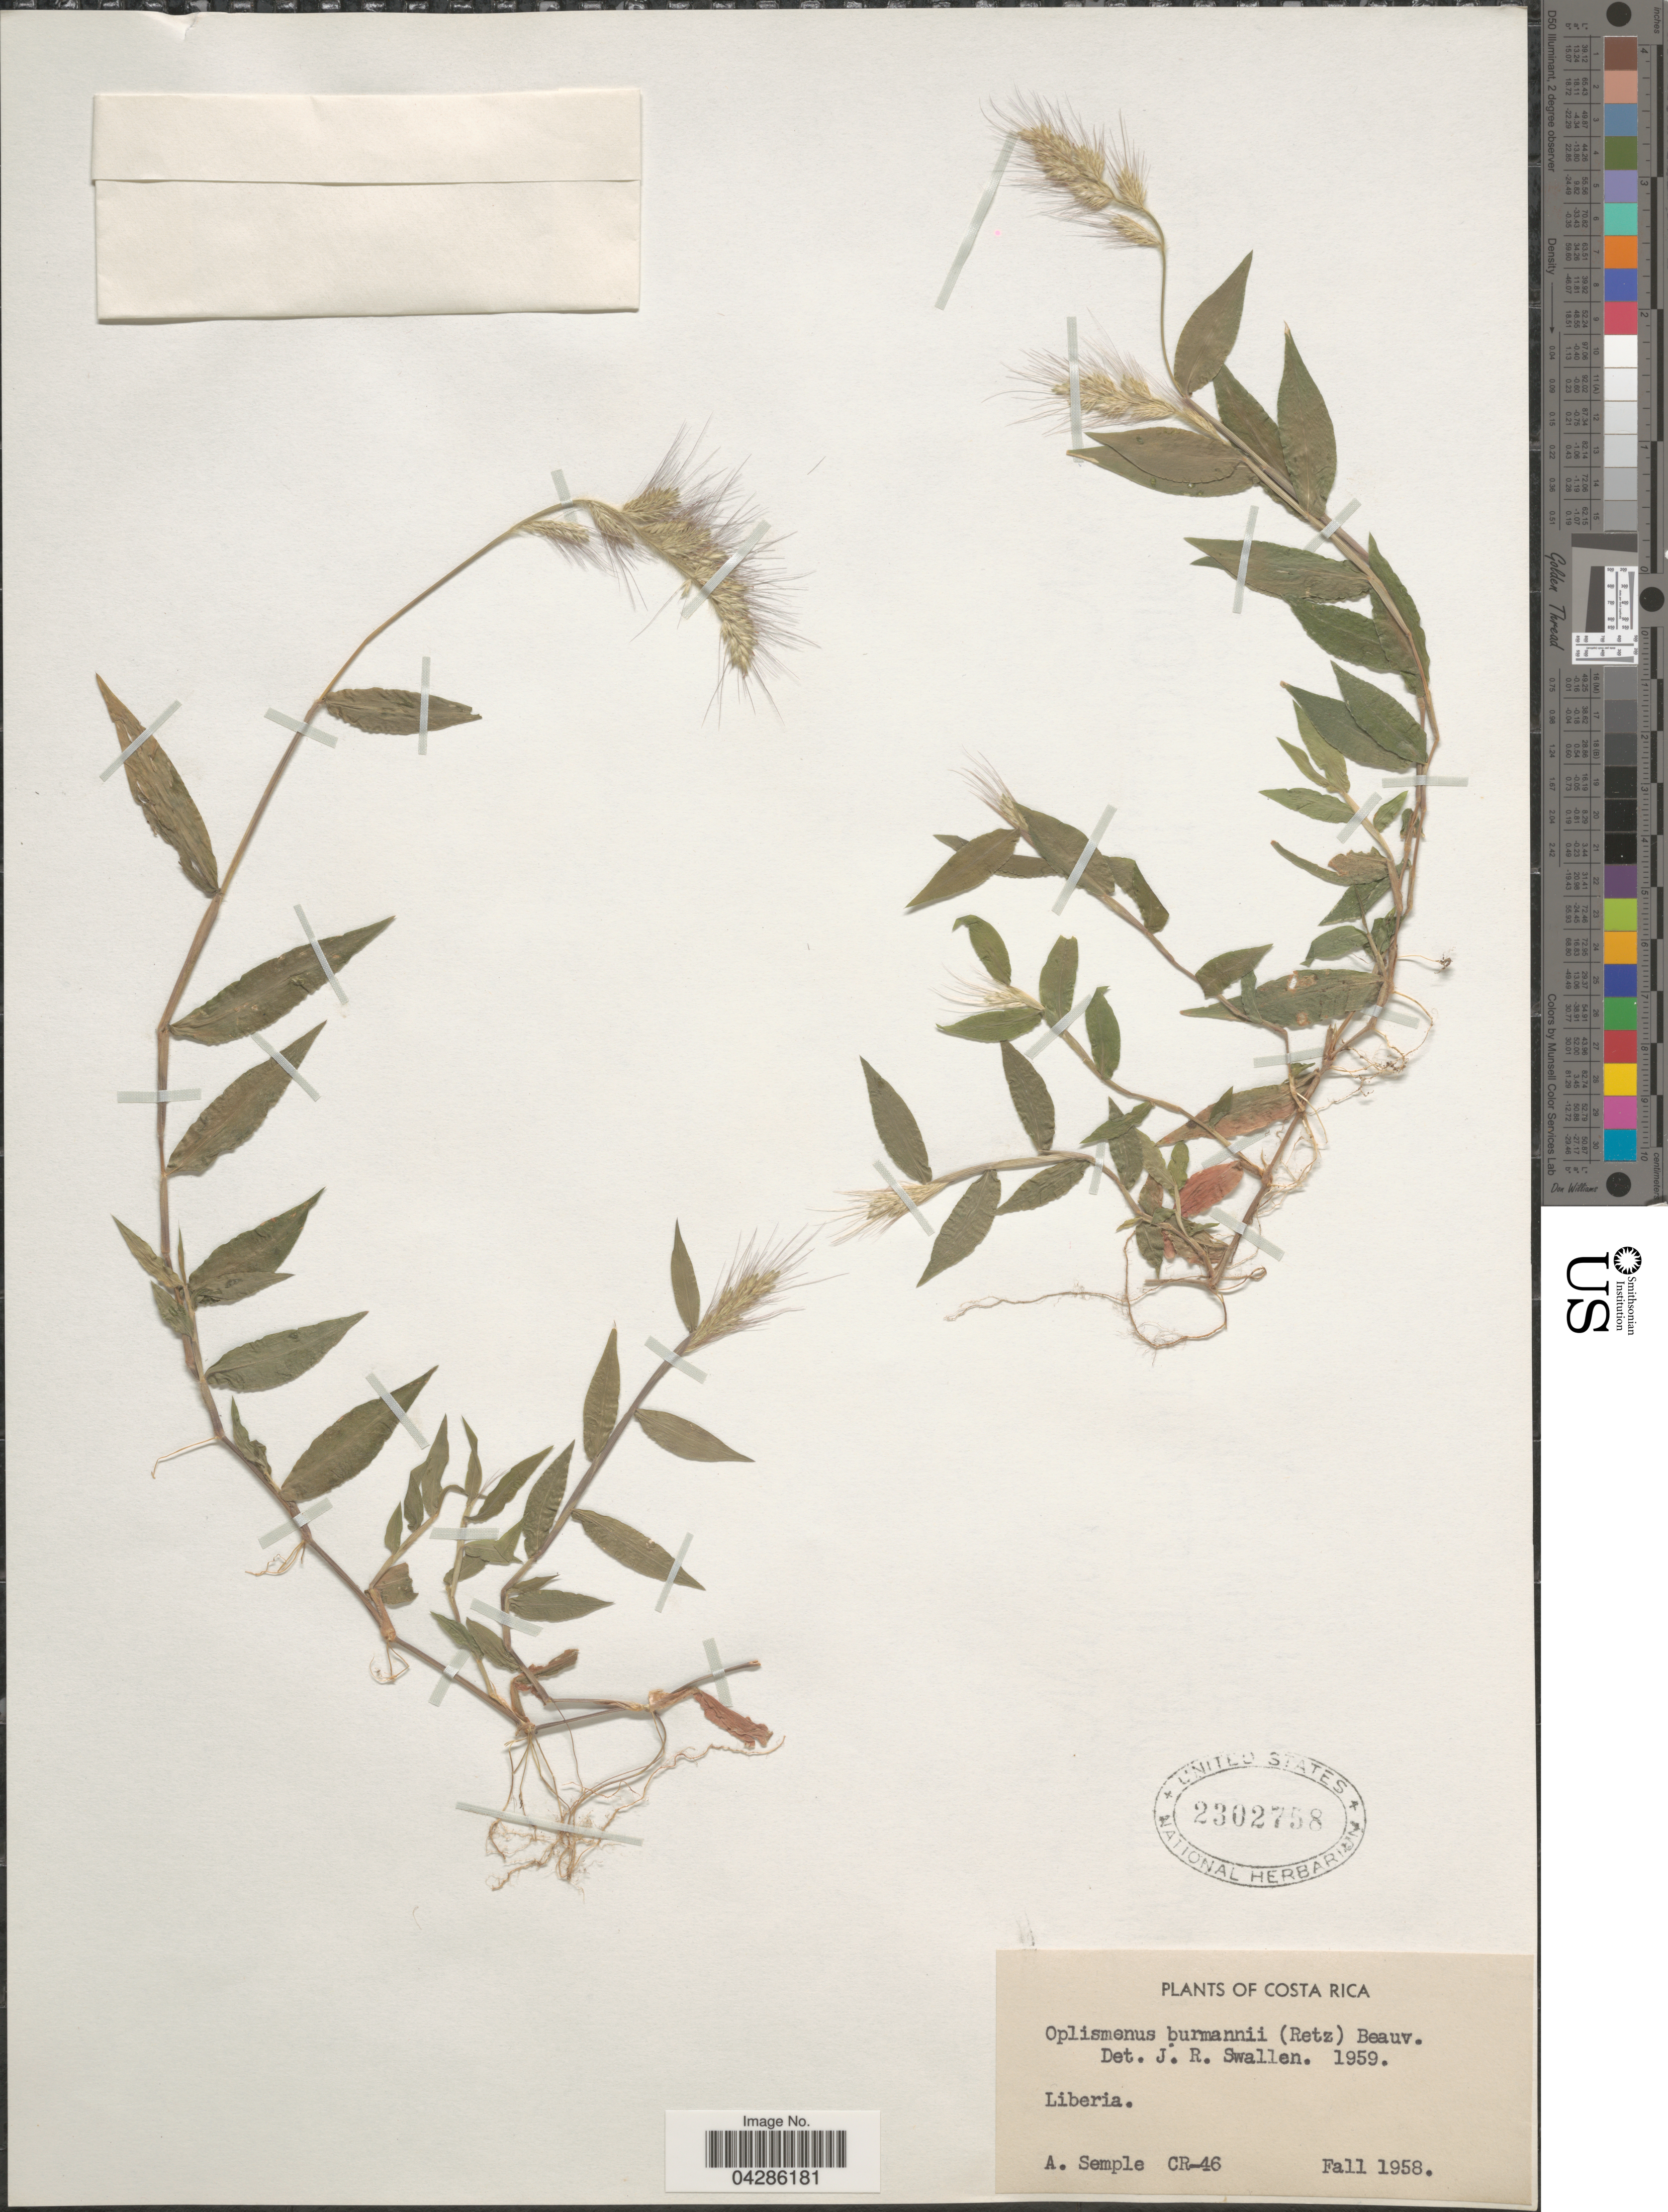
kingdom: Plantae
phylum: Tracheophyta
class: Liliopsida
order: Poales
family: Poaceae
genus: Oplismenus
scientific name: Oplismenus burmannii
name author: (Retz.) P. Beauv.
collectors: A. Semple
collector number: CR-46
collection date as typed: Fall 1958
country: Costa Rica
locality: Liberia.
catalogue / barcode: US 2302758